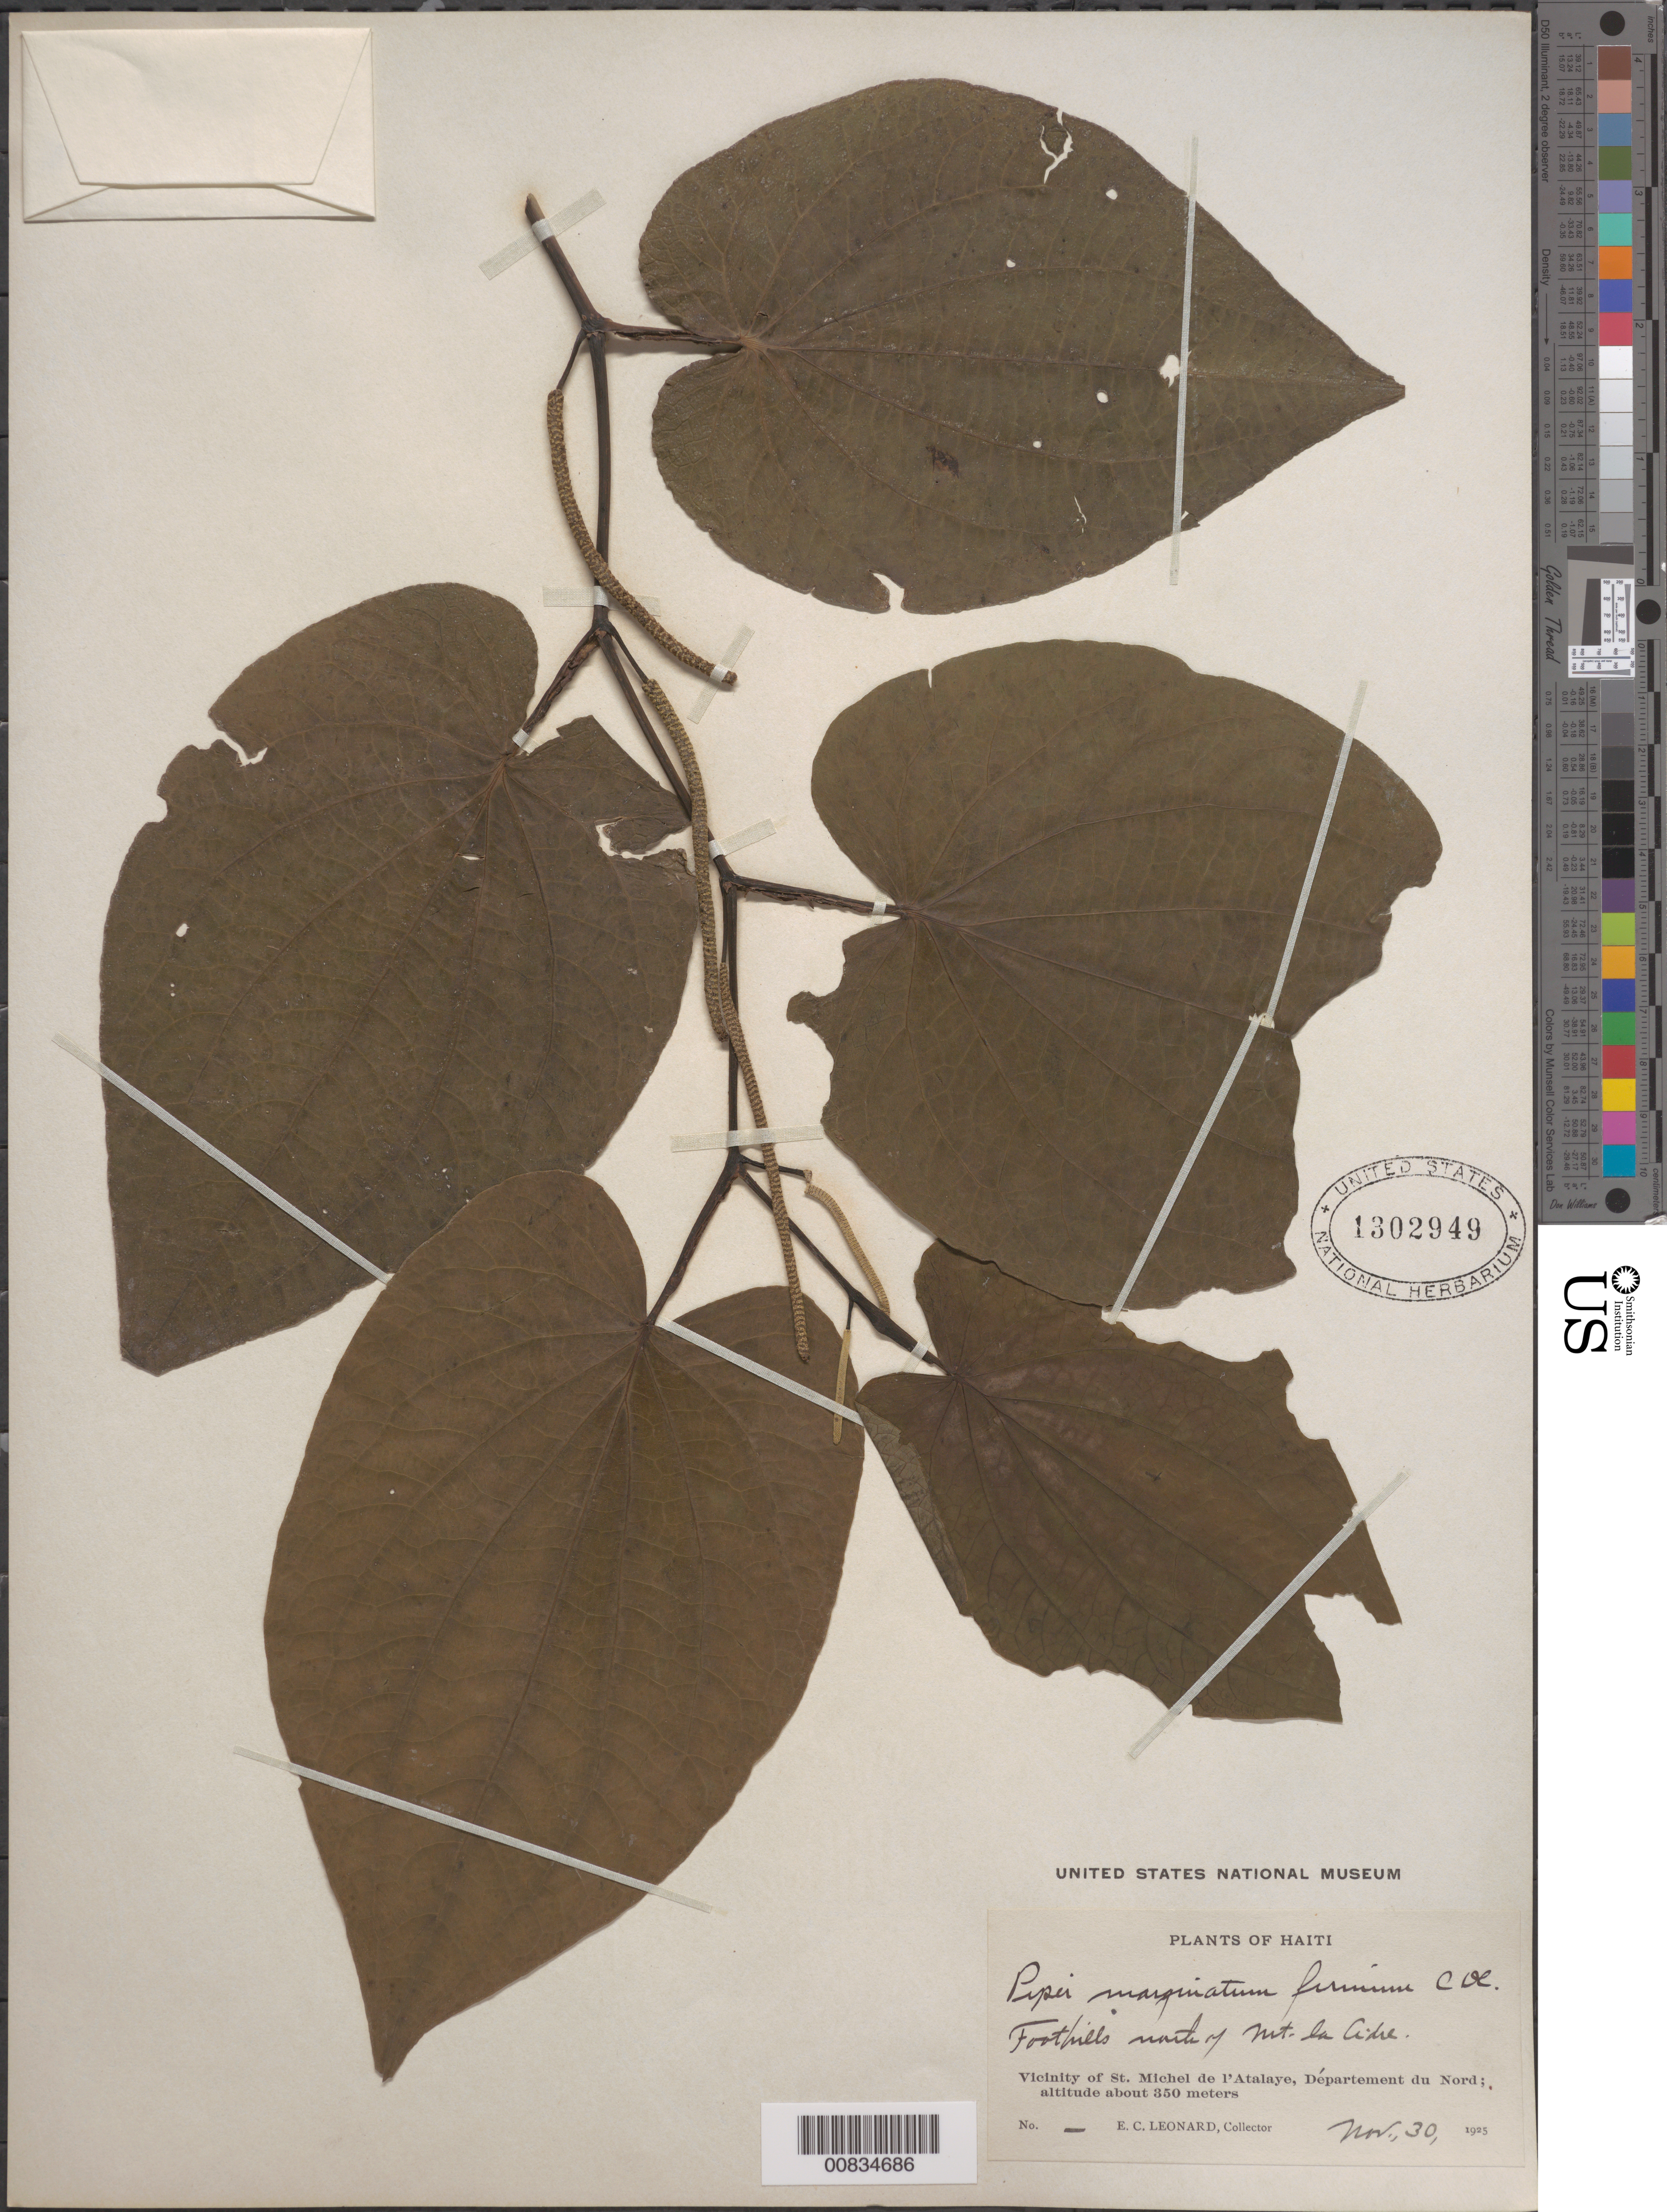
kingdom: Plantae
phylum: Tracheophyta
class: Magnoliopsida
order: Piperales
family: Piperaceae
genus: Piper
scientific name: Piper marginatum var. domatiiferum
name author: Trel.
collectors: E. C. Leonard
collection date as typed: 30 Nov 1925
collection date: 1925-11-30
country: Haiti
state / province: Nord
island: Hispaniola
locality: Vicinity of St. Michel de l'Atalaye. Foothills north of Mt. la Cidre.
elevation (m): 350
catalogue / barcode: US 1302949